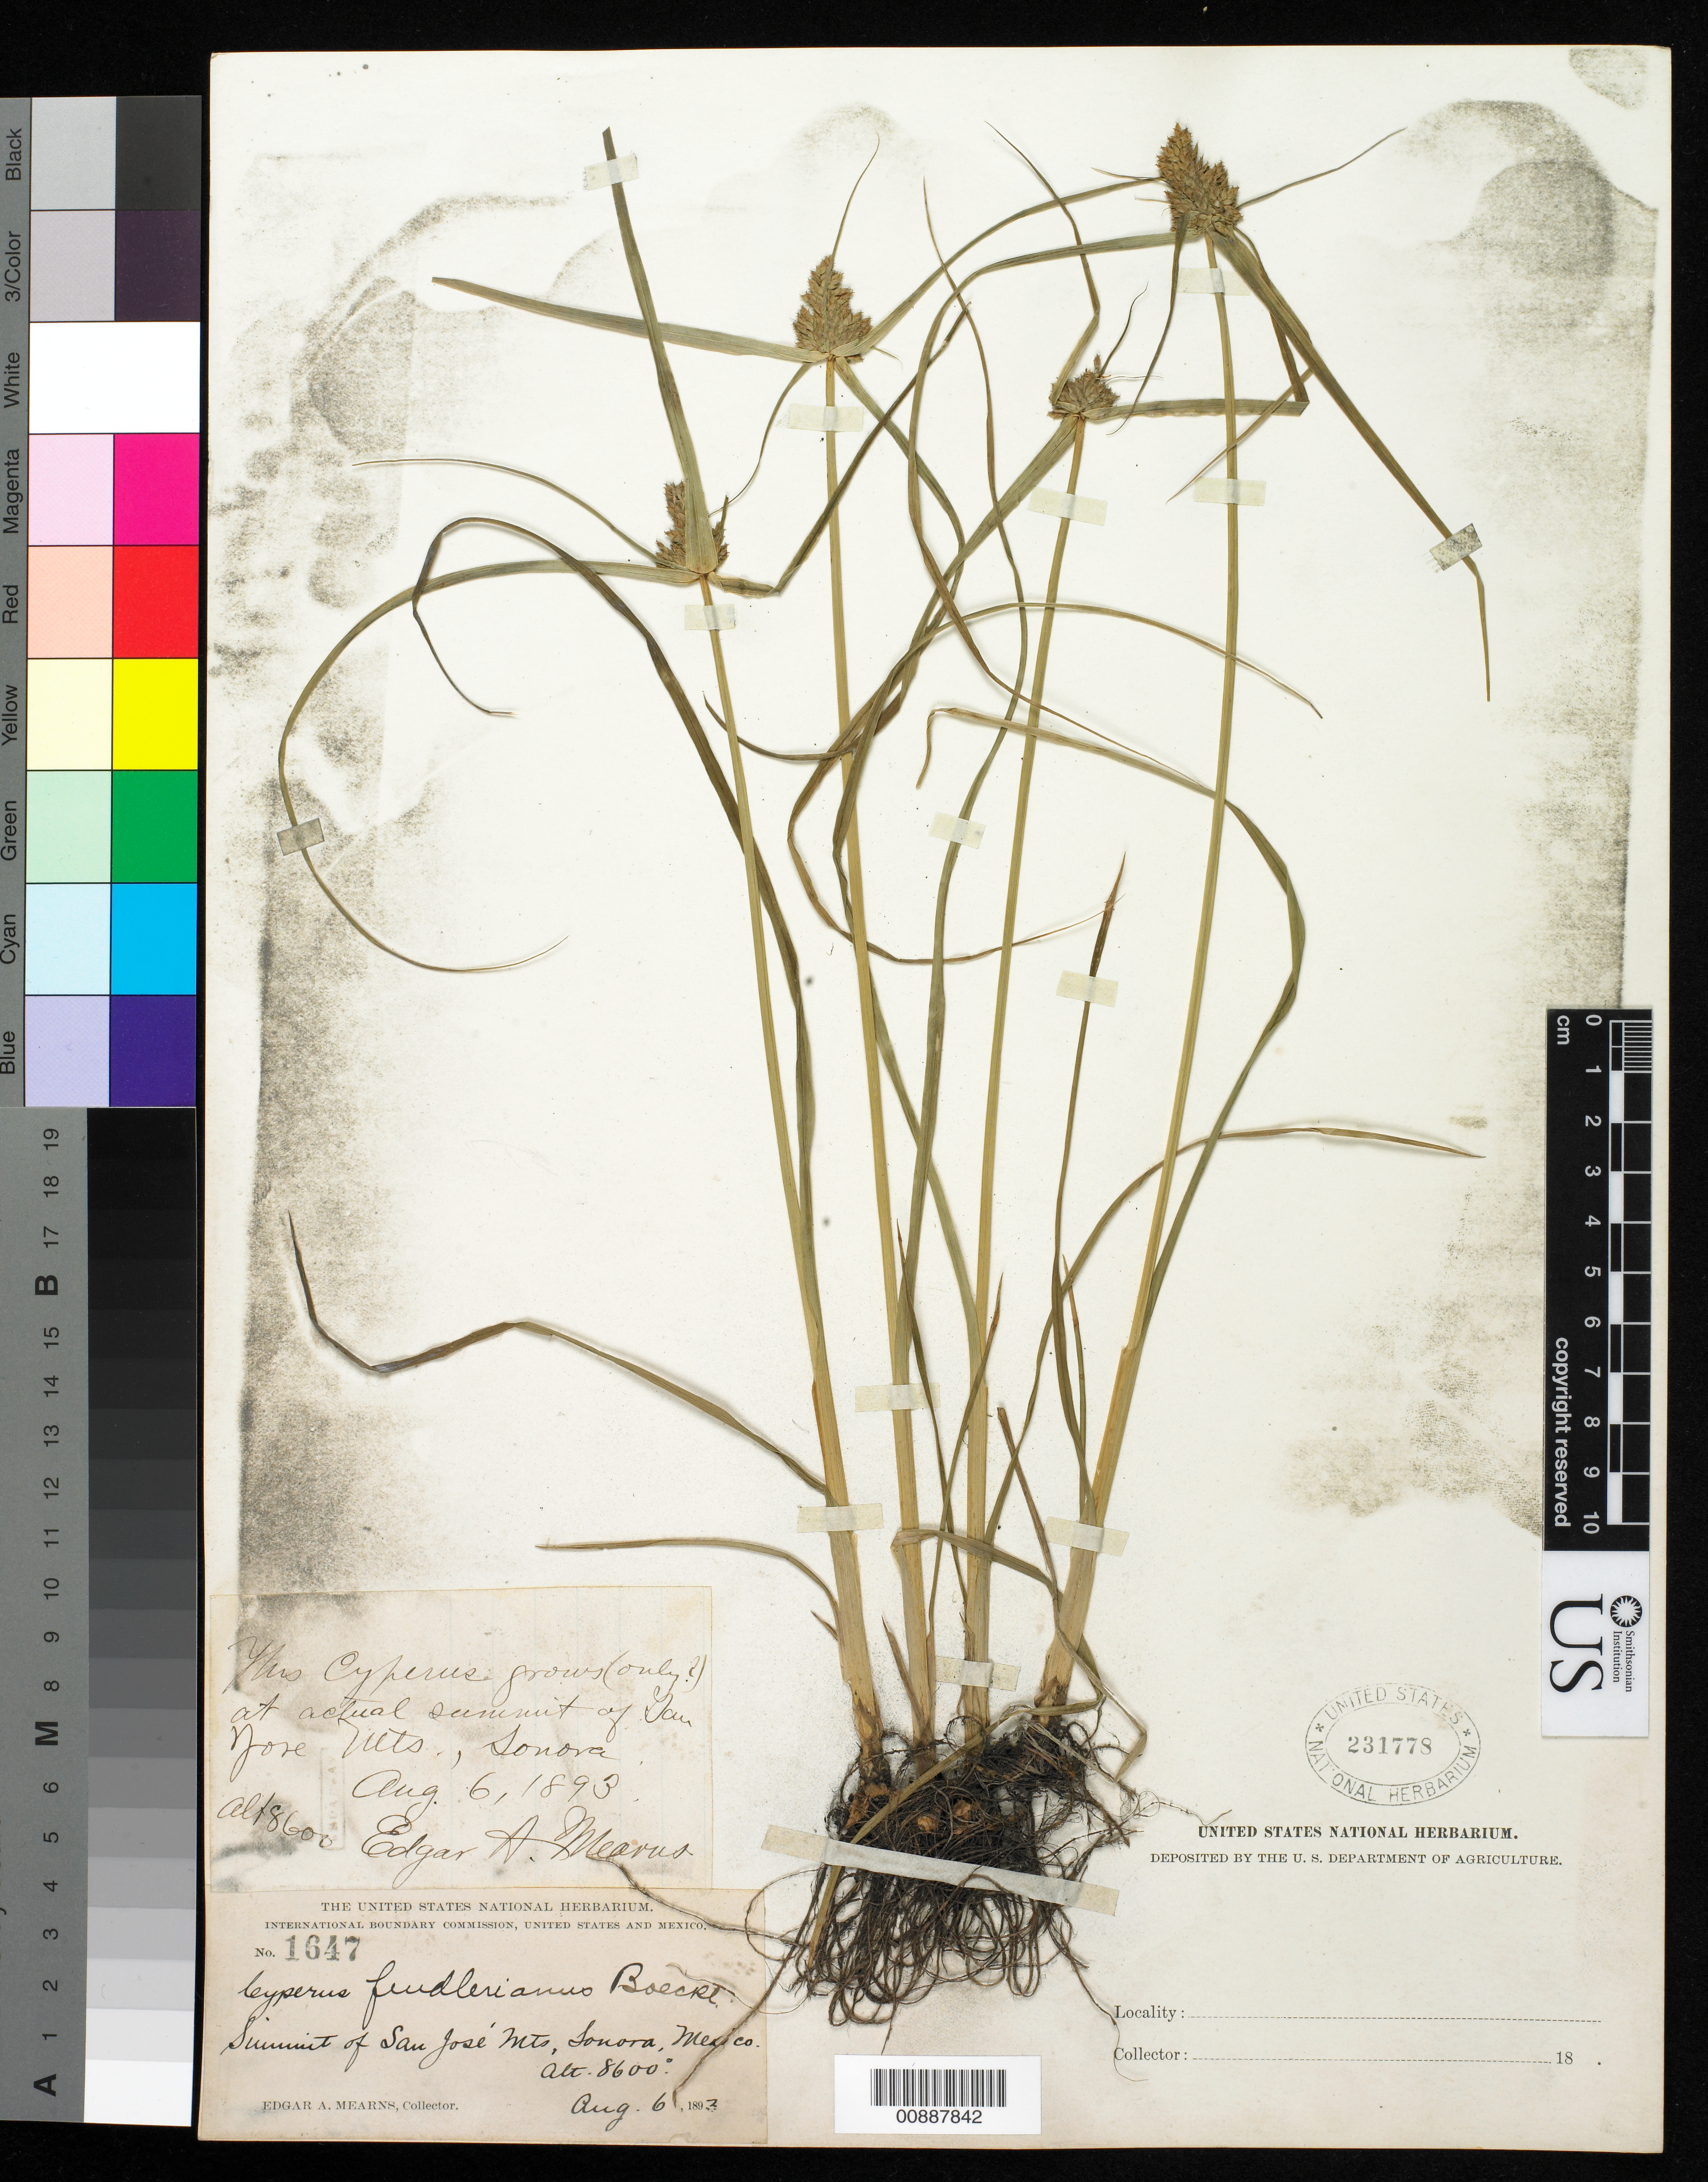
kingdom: Plantae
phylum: Tracheophyta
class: Liliopsida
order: Poales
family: Cyperaceae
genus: Cyperus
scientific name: Cyperus fendlerianus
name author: Boeckeler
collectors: E. A. Mearns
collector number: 1647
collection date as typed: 06 Aug 1893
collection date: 1893-08-06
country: Mexico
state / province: Sonora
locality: Summit of San José Mts., Sonora.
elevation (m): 2621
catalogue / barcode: US 231778